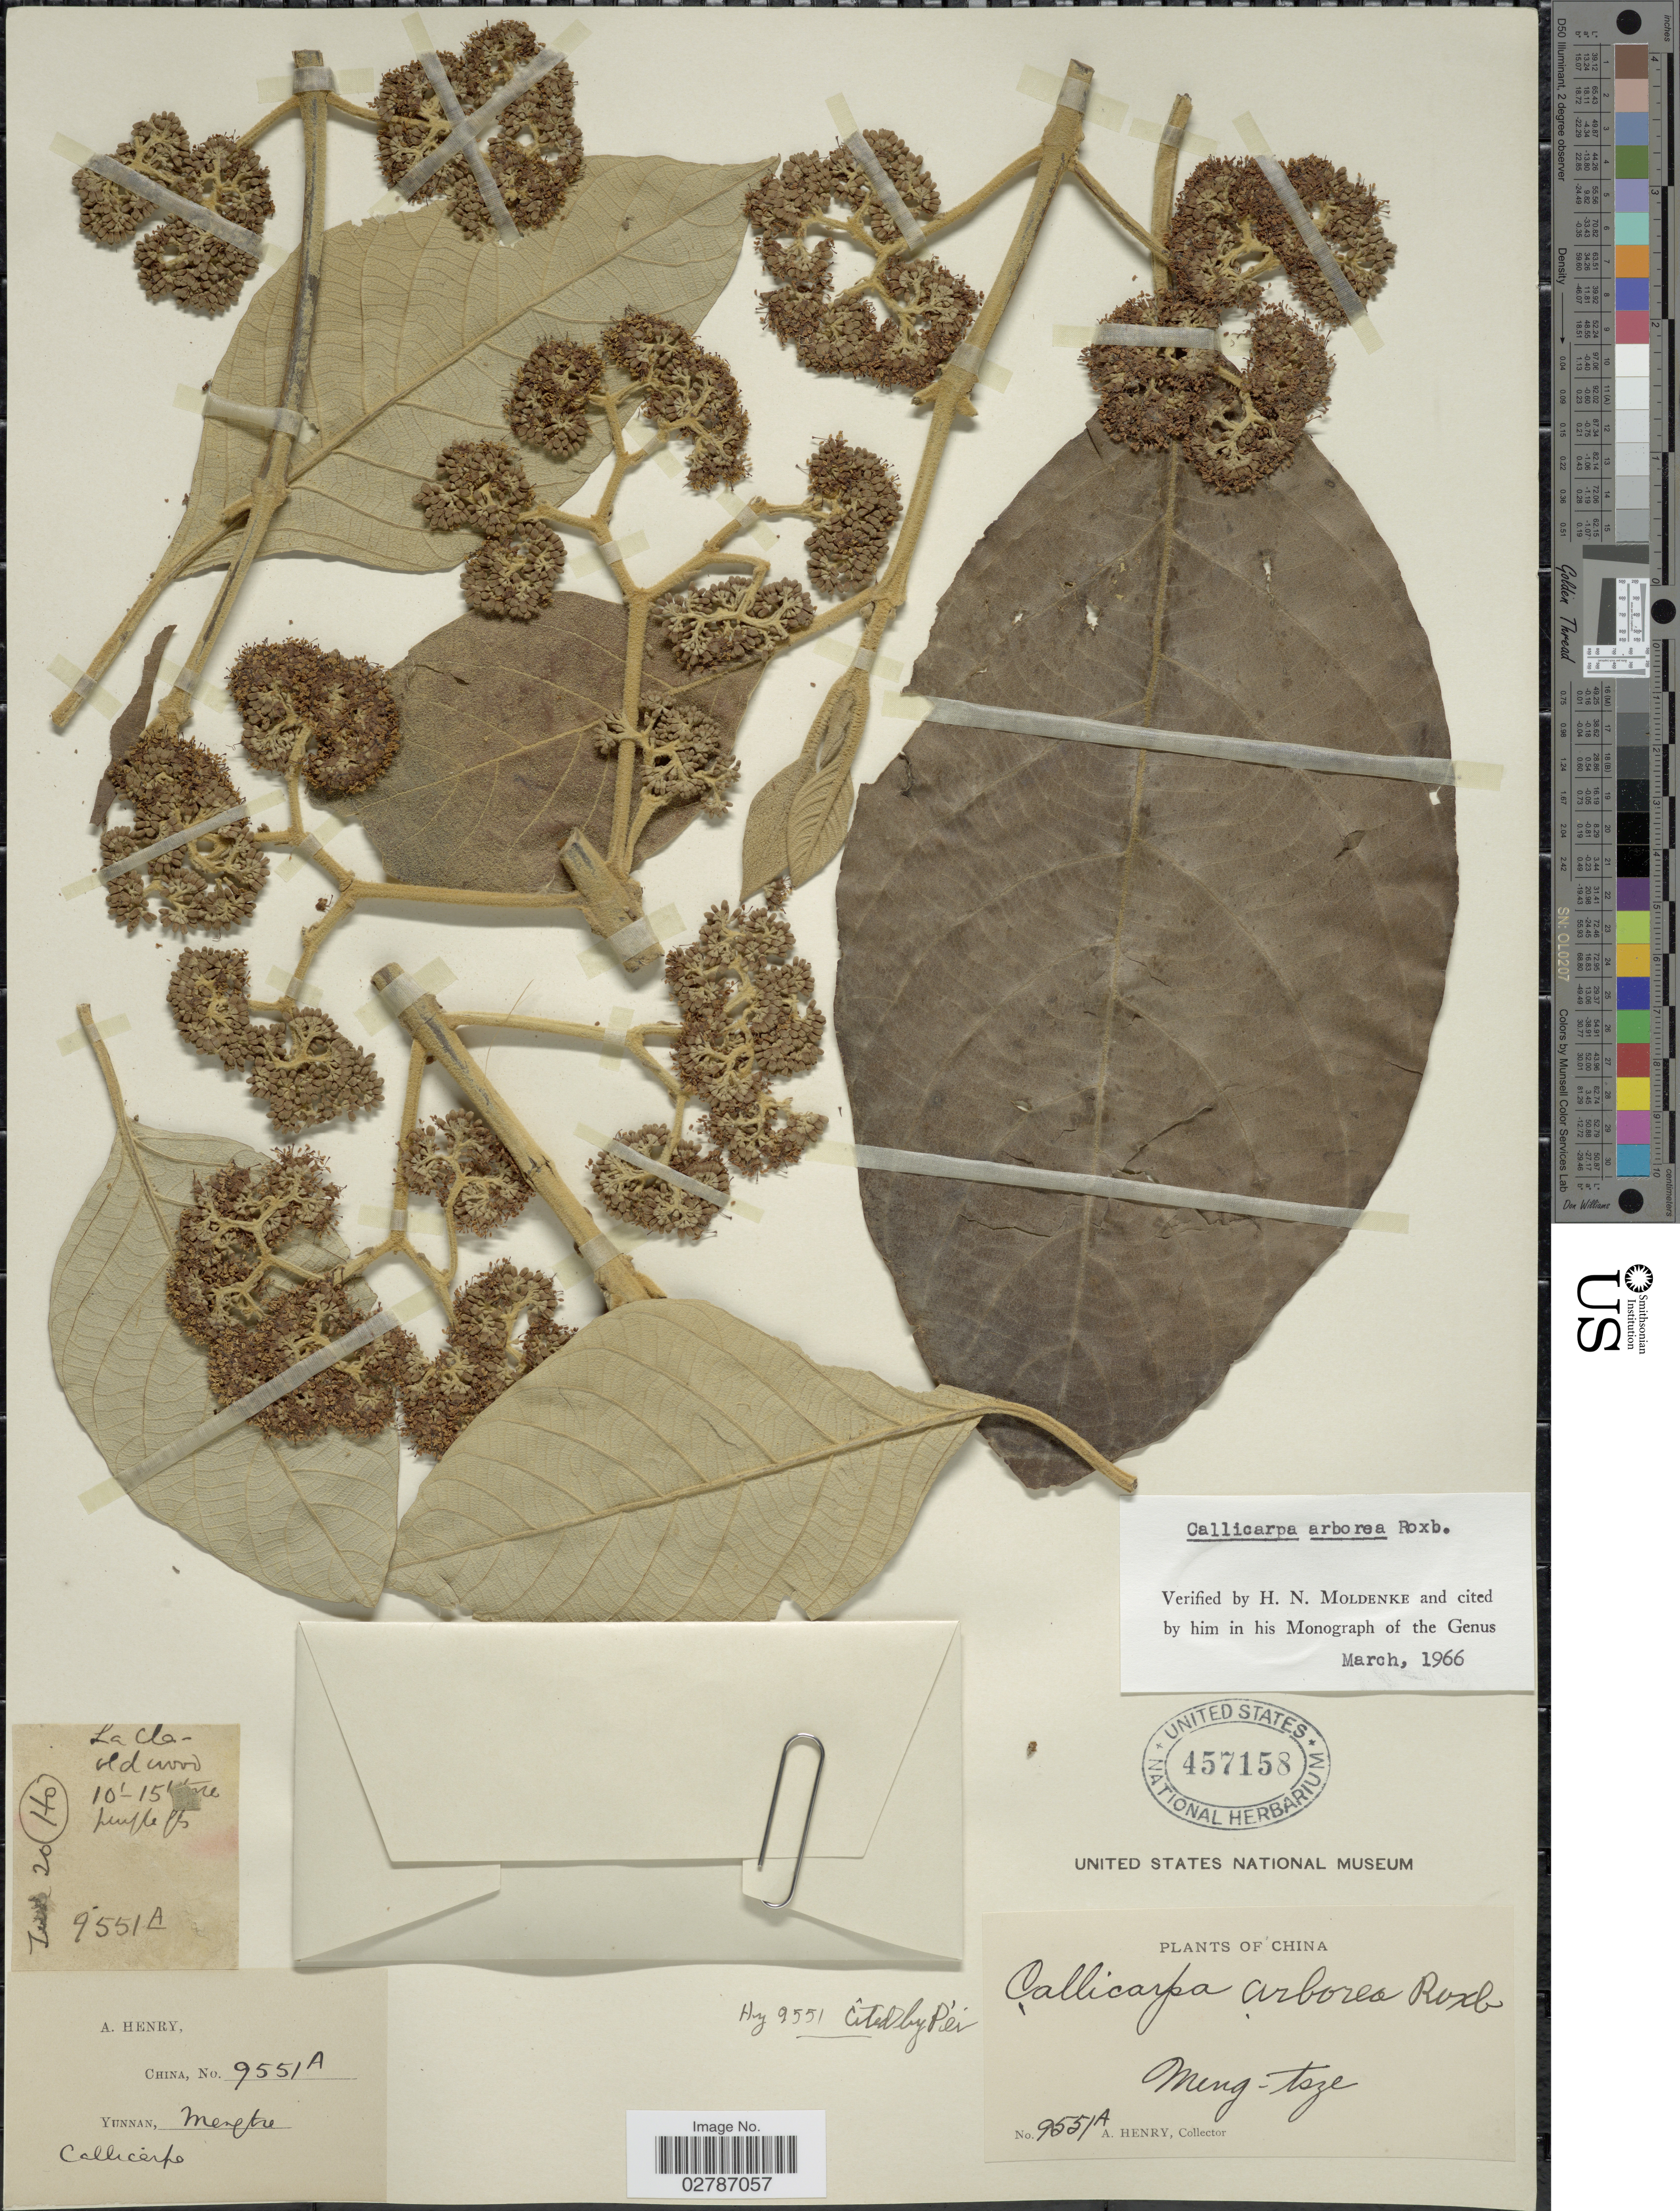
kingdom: Plantae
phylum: Tracheophyta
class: Magnoliopsida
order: Lamiales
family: Lamiaceae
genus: Callicarpa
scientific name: Callicarpa arborea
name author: Roxb.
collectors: A. Henry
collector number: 9551 A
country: China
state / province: Yunnan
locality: Meng-tsze.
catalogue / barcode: US 457158